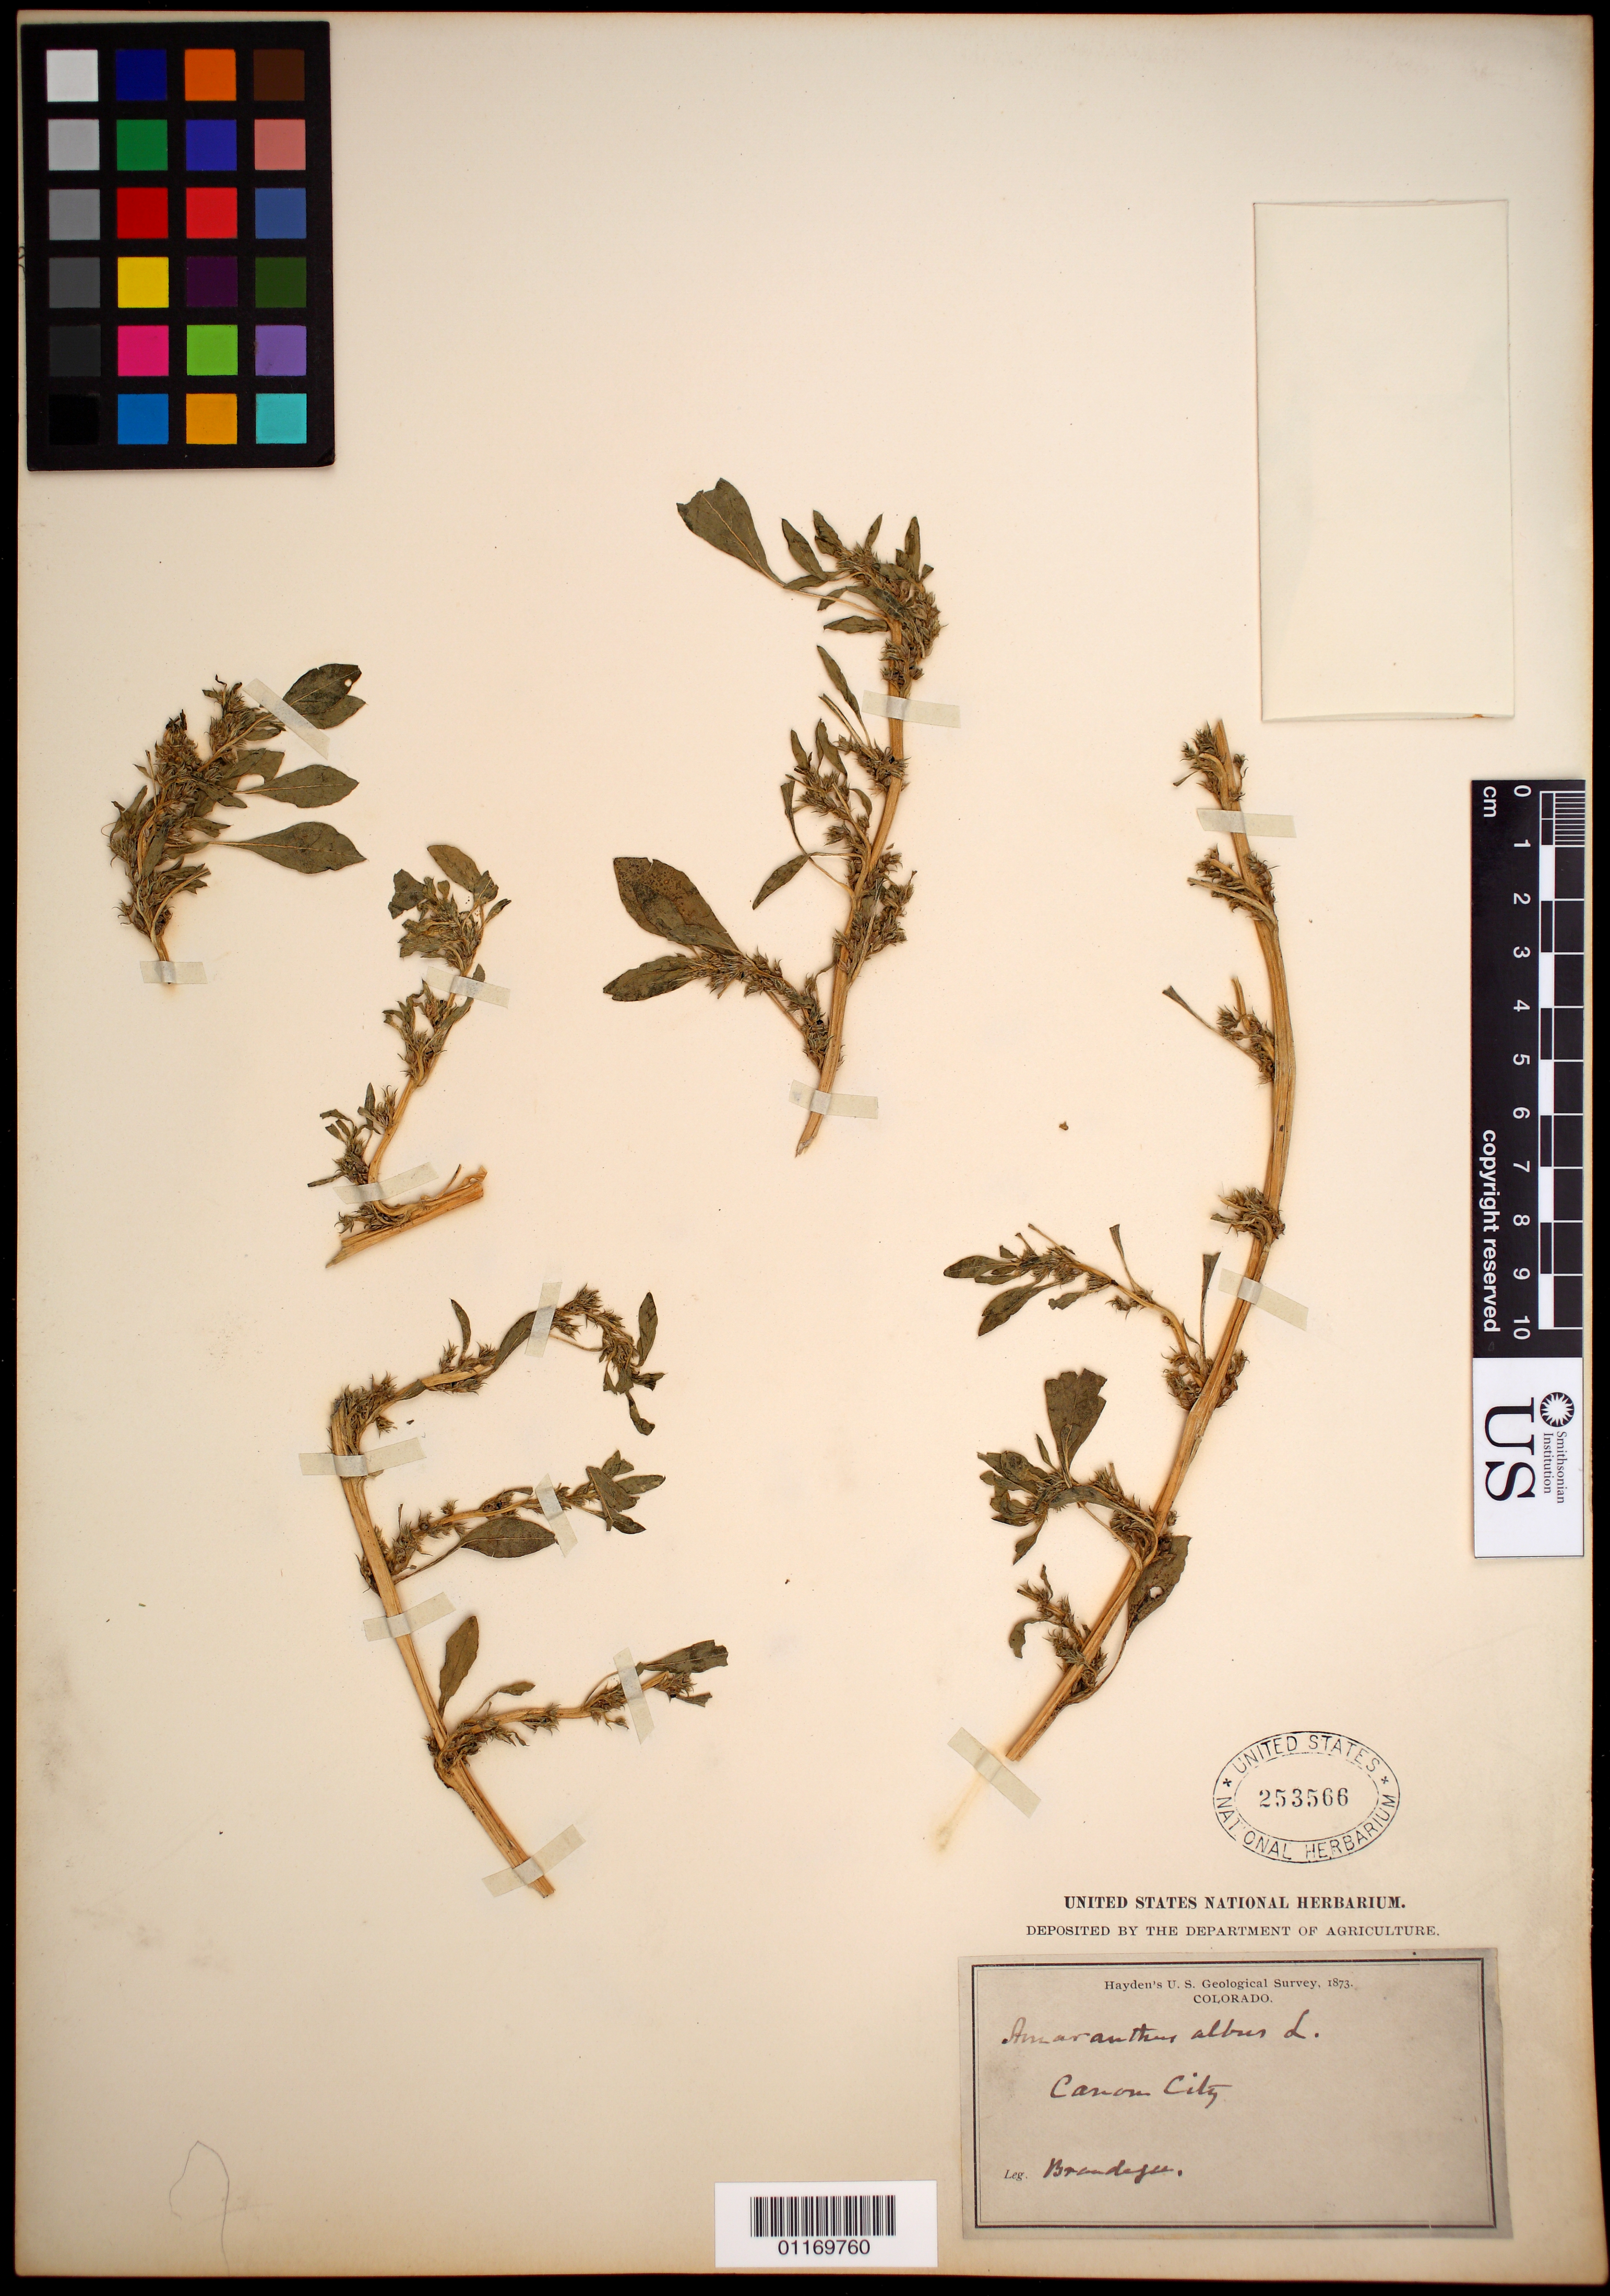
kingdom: Plantae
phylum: Tracheophyta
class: Magnoliopsida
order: Caryophyllales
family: Amaranthaceae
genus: Amaranthus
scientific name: Amaranthus albus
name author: L.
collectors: -- Brandegee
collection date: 1873-06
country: United States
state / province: Colorado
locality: Canon City.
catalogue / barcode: US 253566